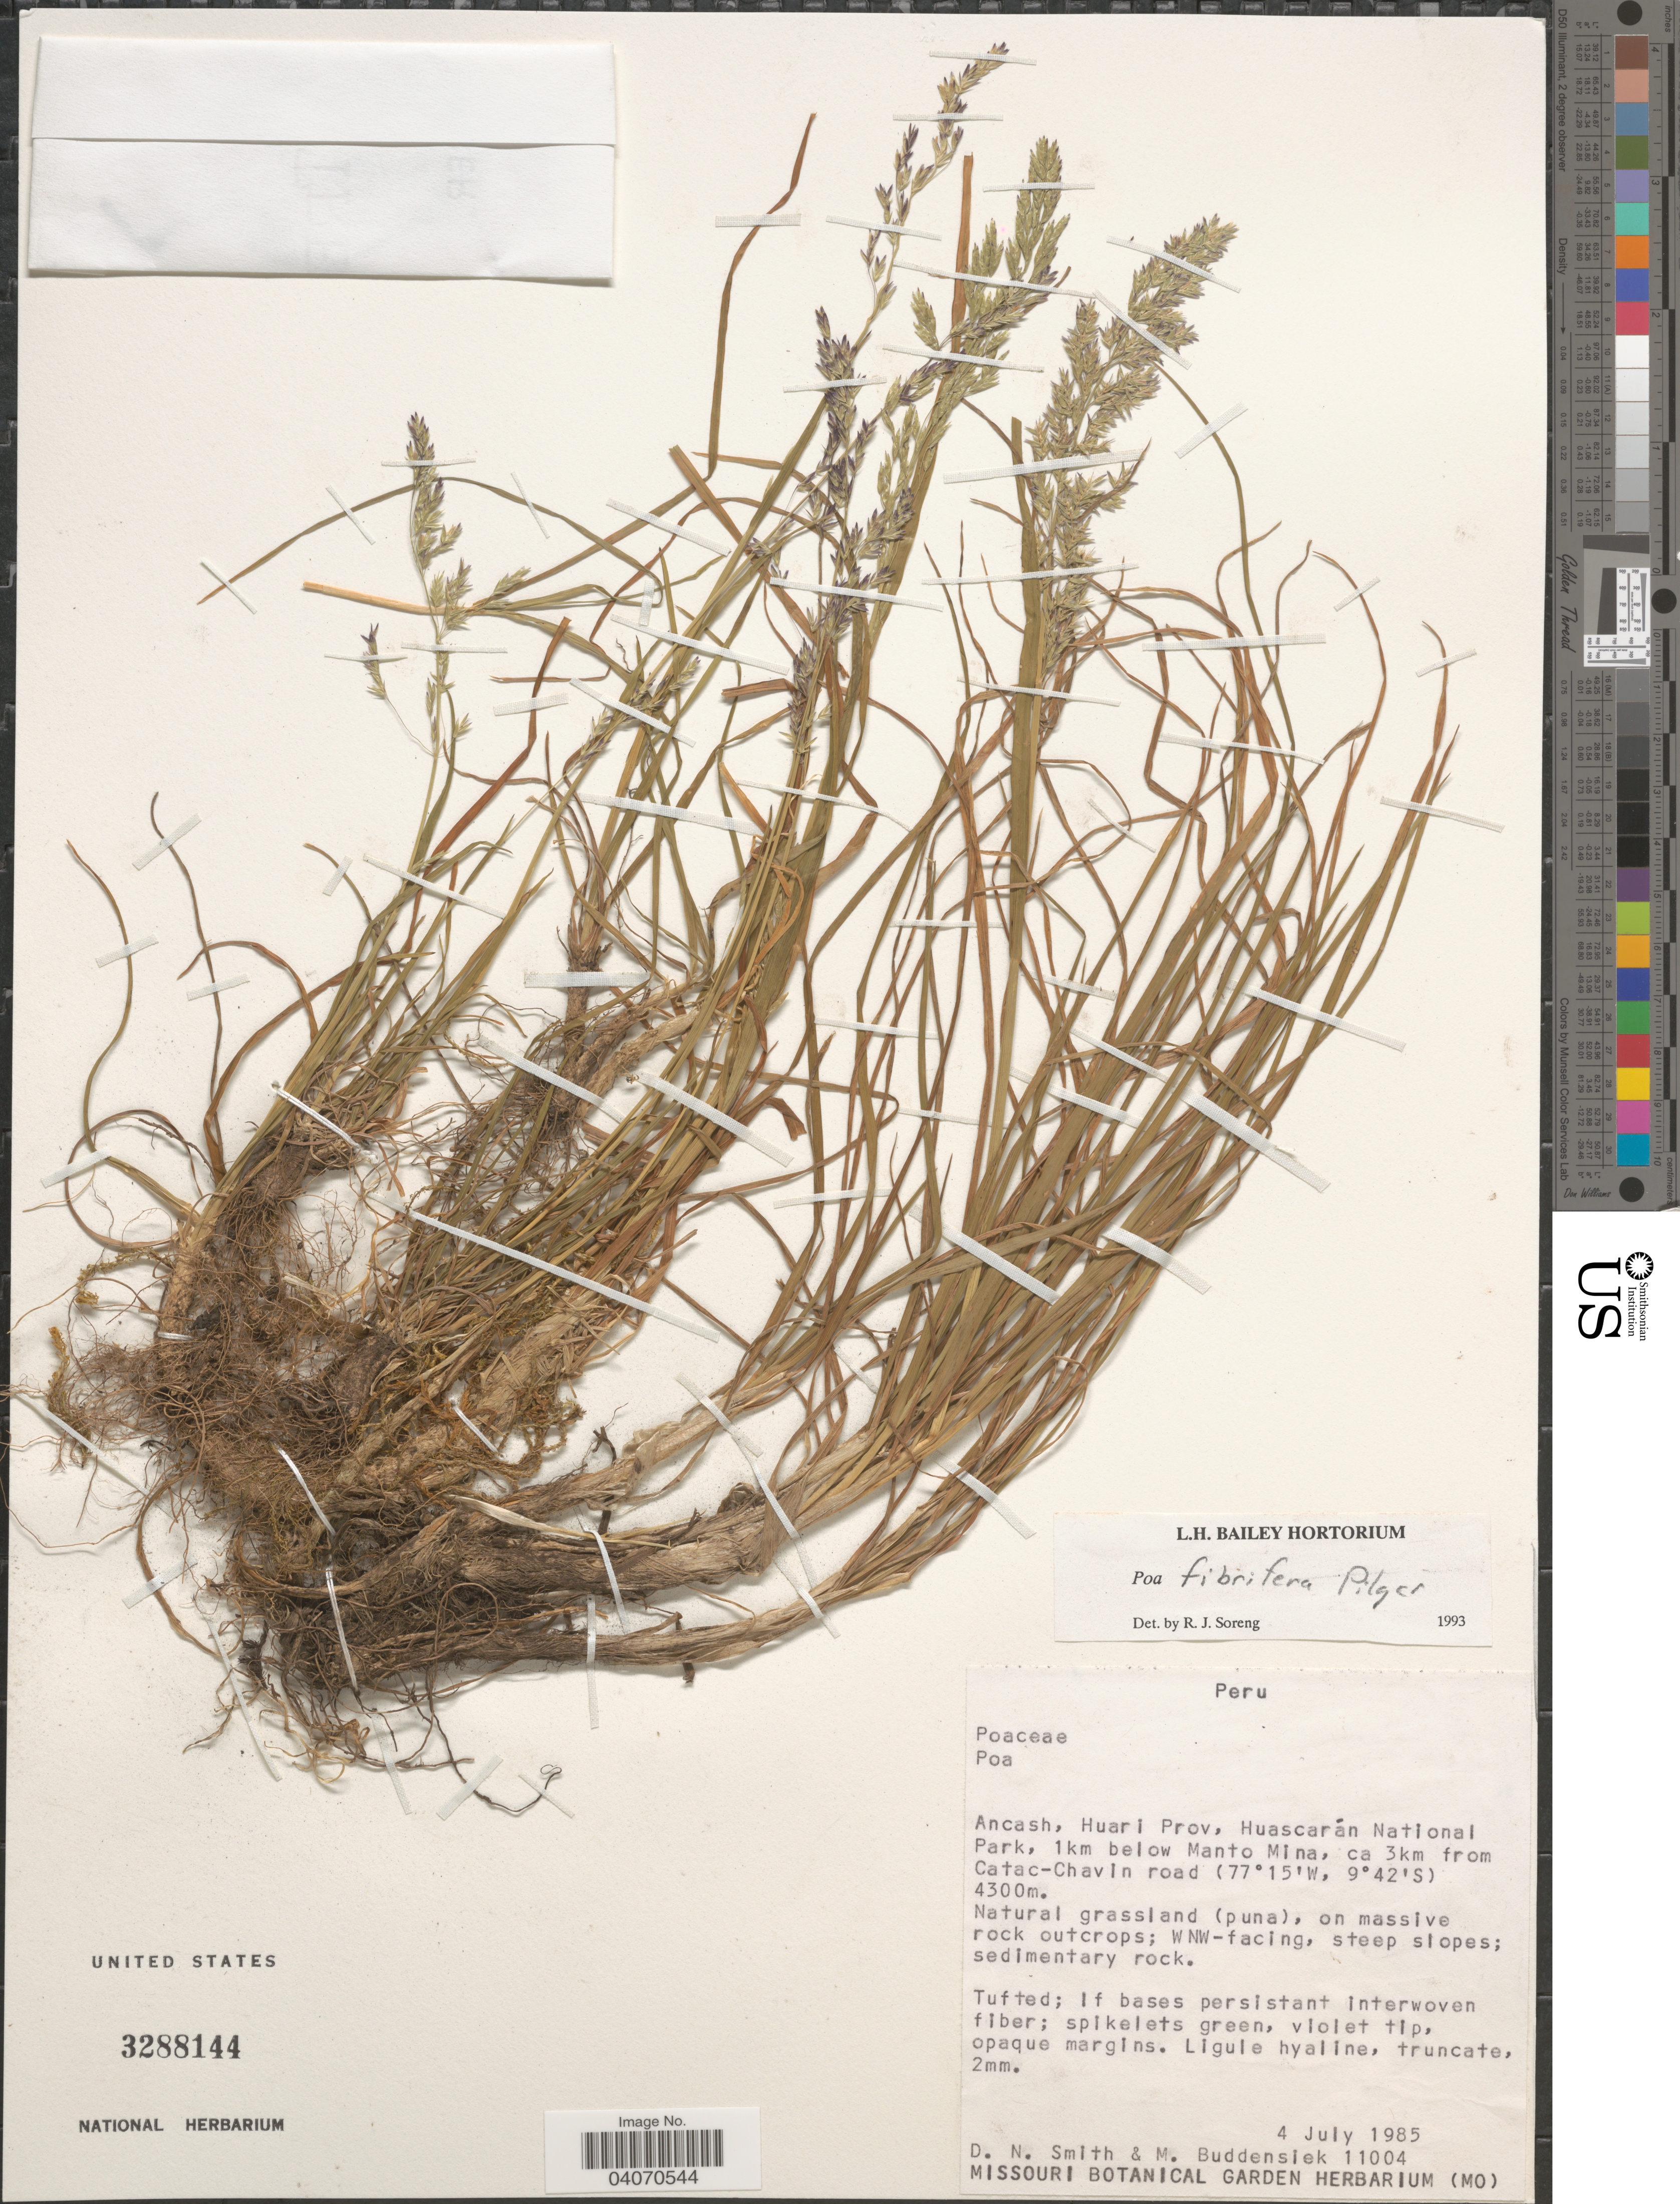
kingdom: Plantae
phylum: Tracheophyta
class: Liliopsida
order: Poales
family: Poaceae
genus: Poa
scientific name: Poa fibrifera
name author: Pilg.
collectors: D. Smith & M. Buddensiek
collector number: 11004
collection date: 1985-07-04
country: Peru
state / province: Ancash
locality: Huari Prov, Huascarán National Park, 1km below Manto Mina, ca 3km from Catac-Chavin road. W NW-facing, steep slopes.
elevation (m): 4300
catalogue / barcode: US 3288144